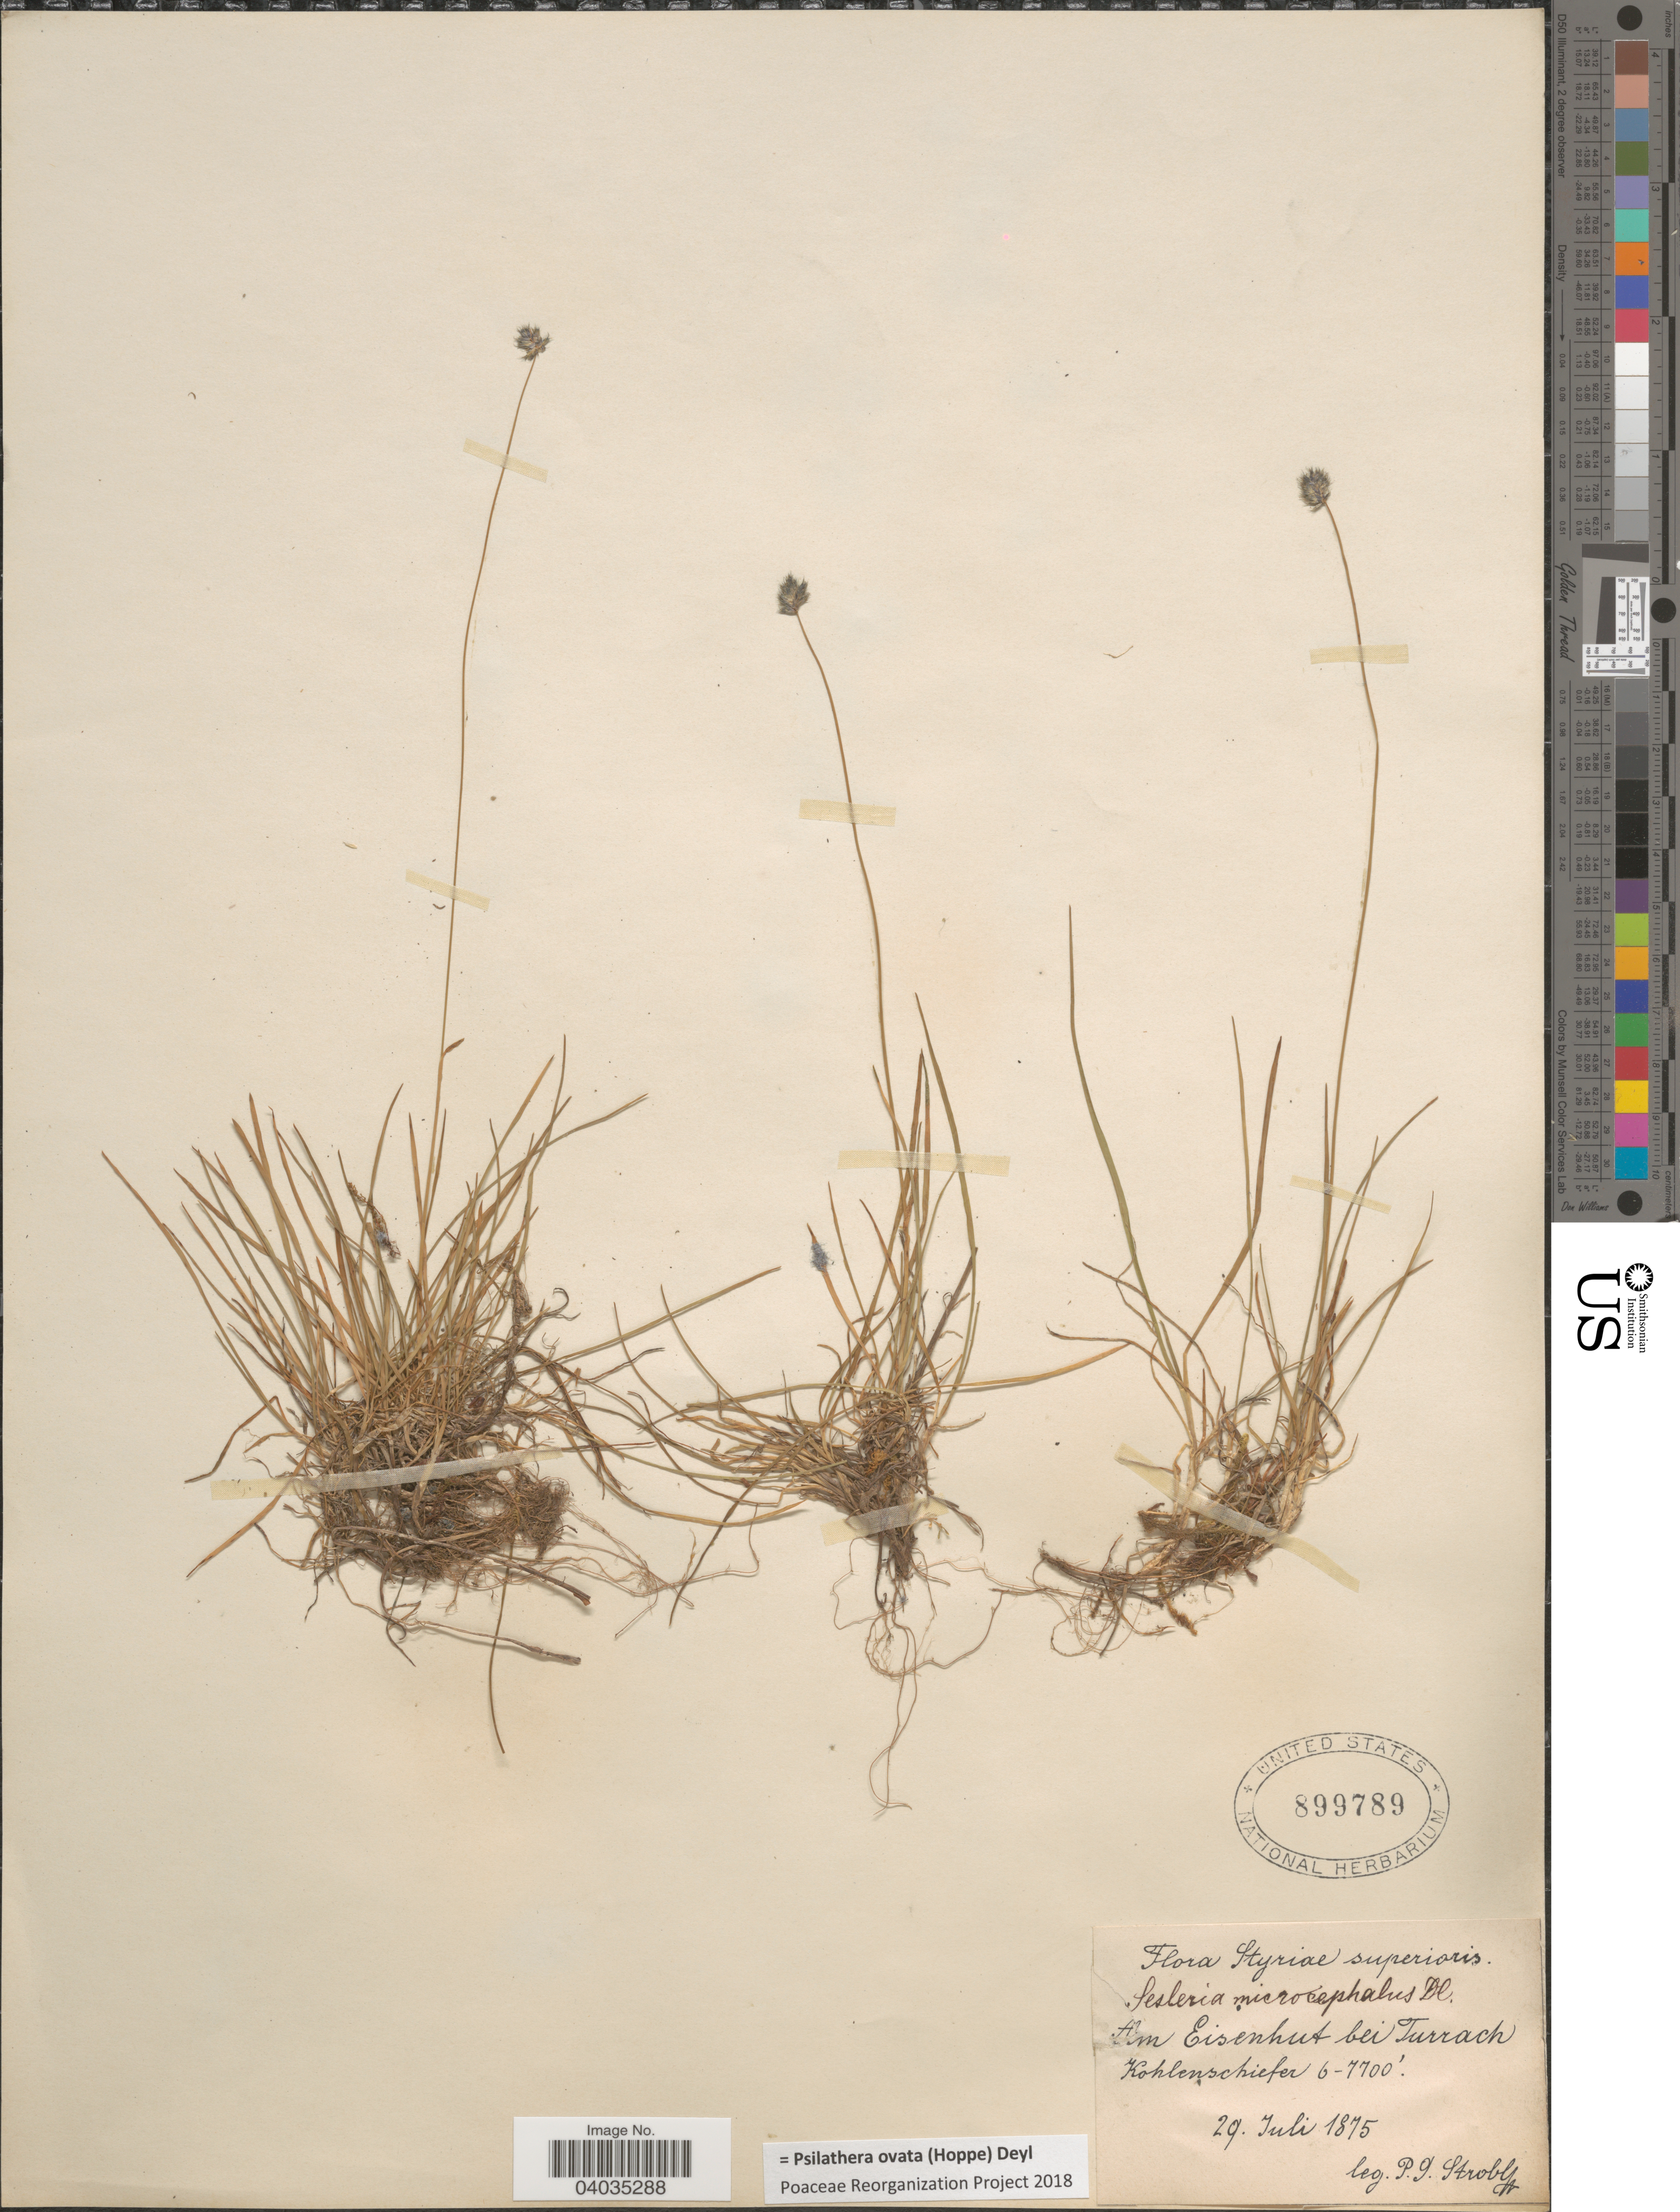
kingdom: Plantae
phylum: Tracheophyta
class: Liliopsida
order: Poales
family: Poaceae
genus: Psilathera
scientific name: Psilathera ovata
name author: (Hoppe) Deyl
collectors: P. G. Strobl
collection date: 1875-07-29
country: Austria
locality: Styriae superioris. Am Eisenhut bei Turrach Kohlenschiefer.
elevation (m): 1829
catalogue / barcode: US 899789